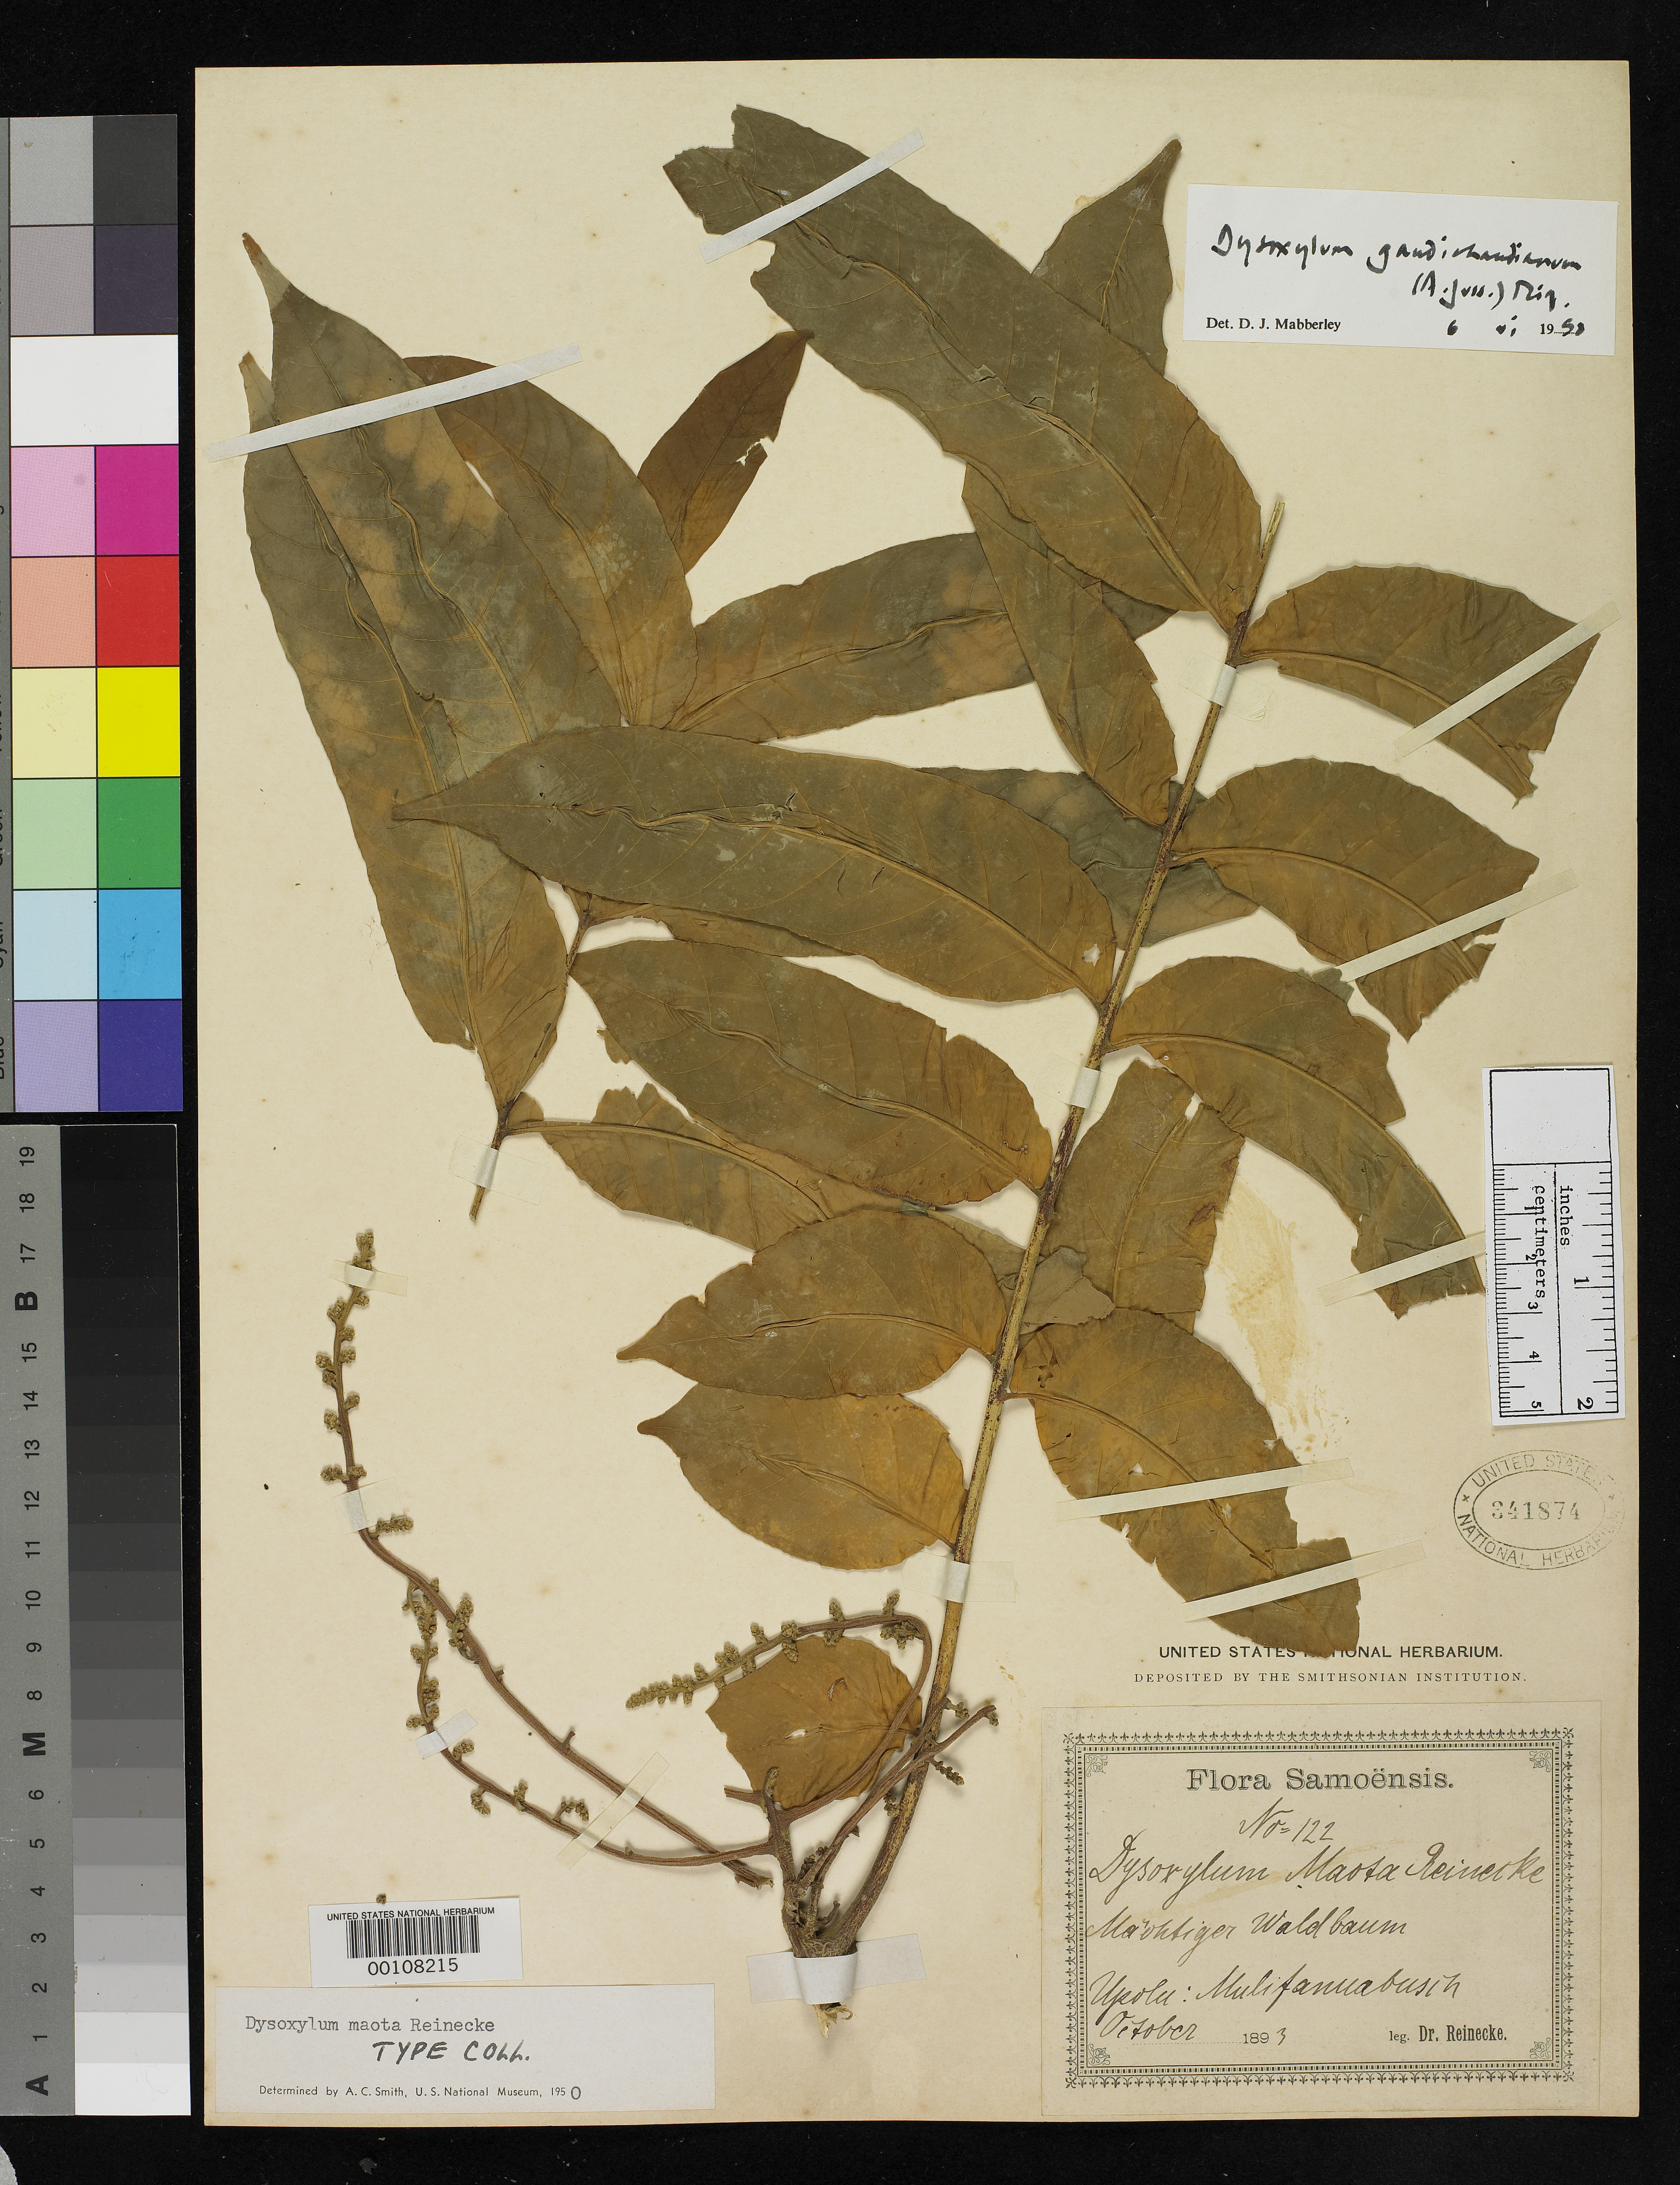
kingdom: Plantae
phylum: Tracheophyta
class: Magnoliopsida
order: Sapindales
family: Meliaceae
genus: Dysoxylum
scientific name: Dysoxylum maota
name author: Reinecke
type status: Isotype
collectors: F. Reinecke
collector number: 122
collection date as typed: Oct 1893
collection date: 1893-10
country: Samoa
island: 'Upolu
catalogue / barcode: US 341874